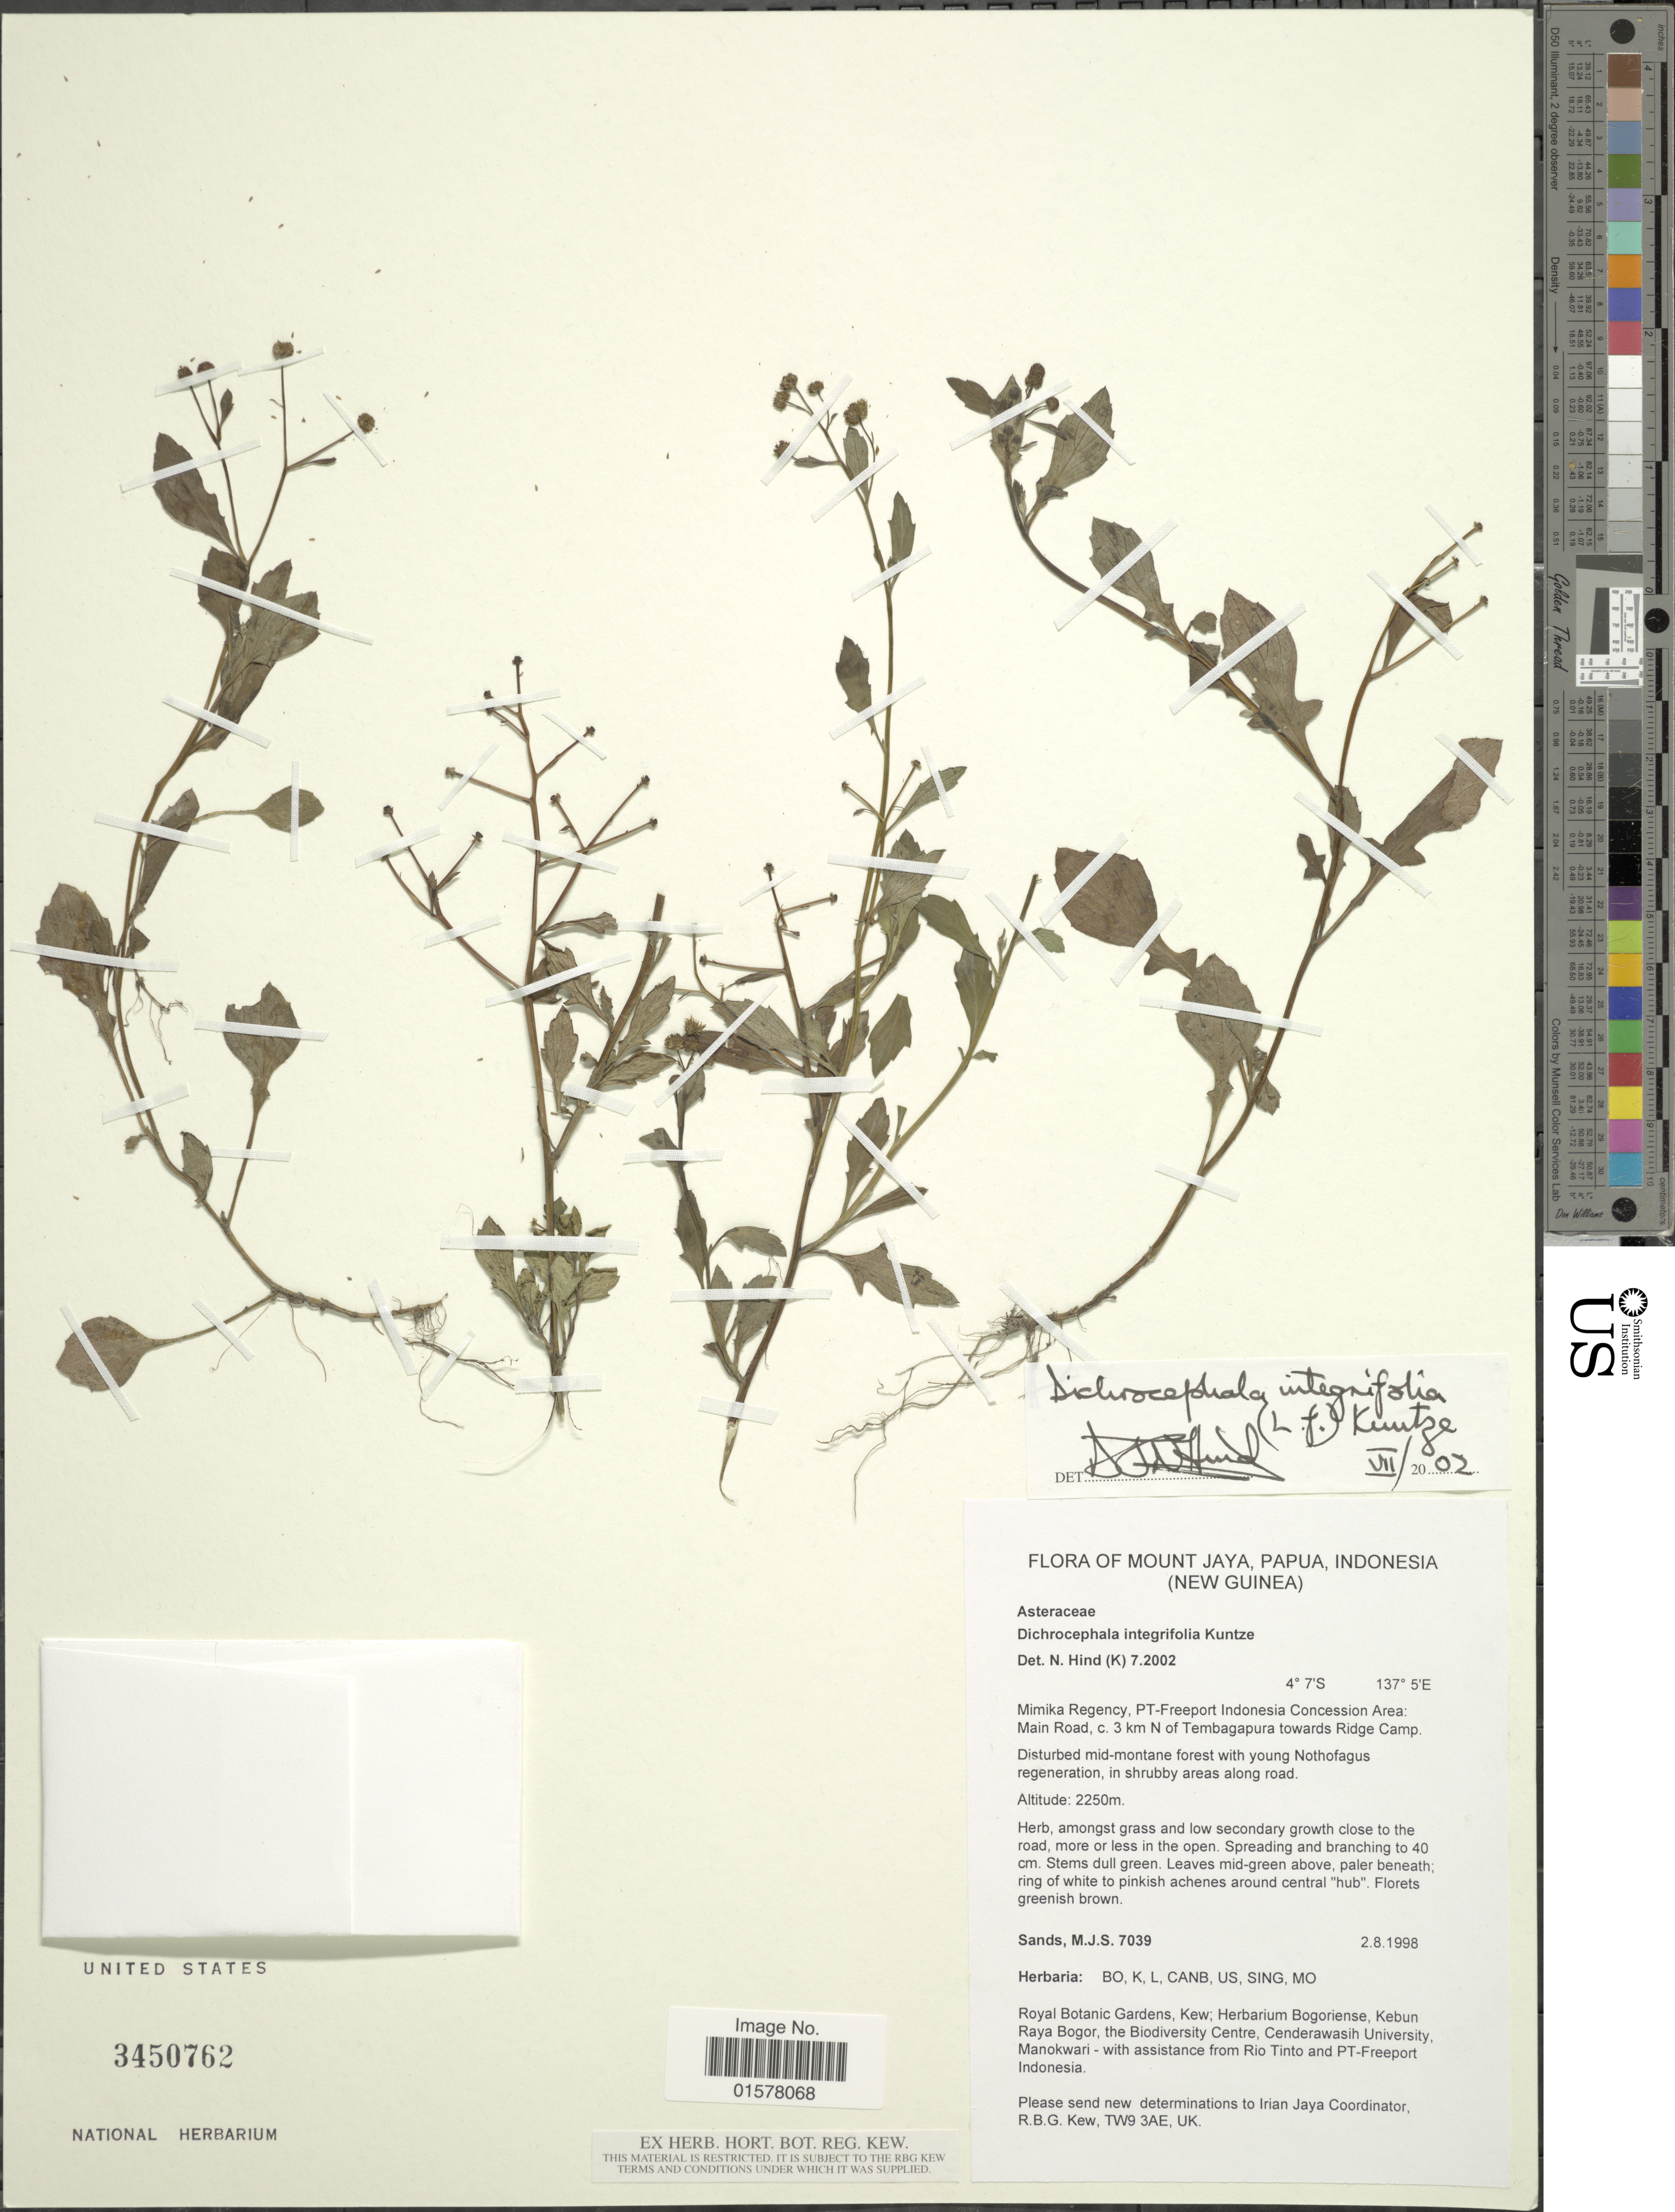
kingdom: Plantae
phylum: Tracheophyta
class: Magnoliopsida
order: Asterales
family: Asteraceae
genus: Dichrocephala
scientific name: Dichrocephala integrifolia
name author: (L. f.) Kuntze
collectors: M. Sands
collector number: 7039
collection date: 1998-08-02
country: Papua New Guinea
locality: Mount Jaya, Papua, Indonesia (New Guinea), Mimika Regency, PT-Freeport Indonesia Concession Area: Main road, 3 km N of Tembagapura towards Ridge Camp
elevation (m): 2250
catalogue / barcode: US 3450762